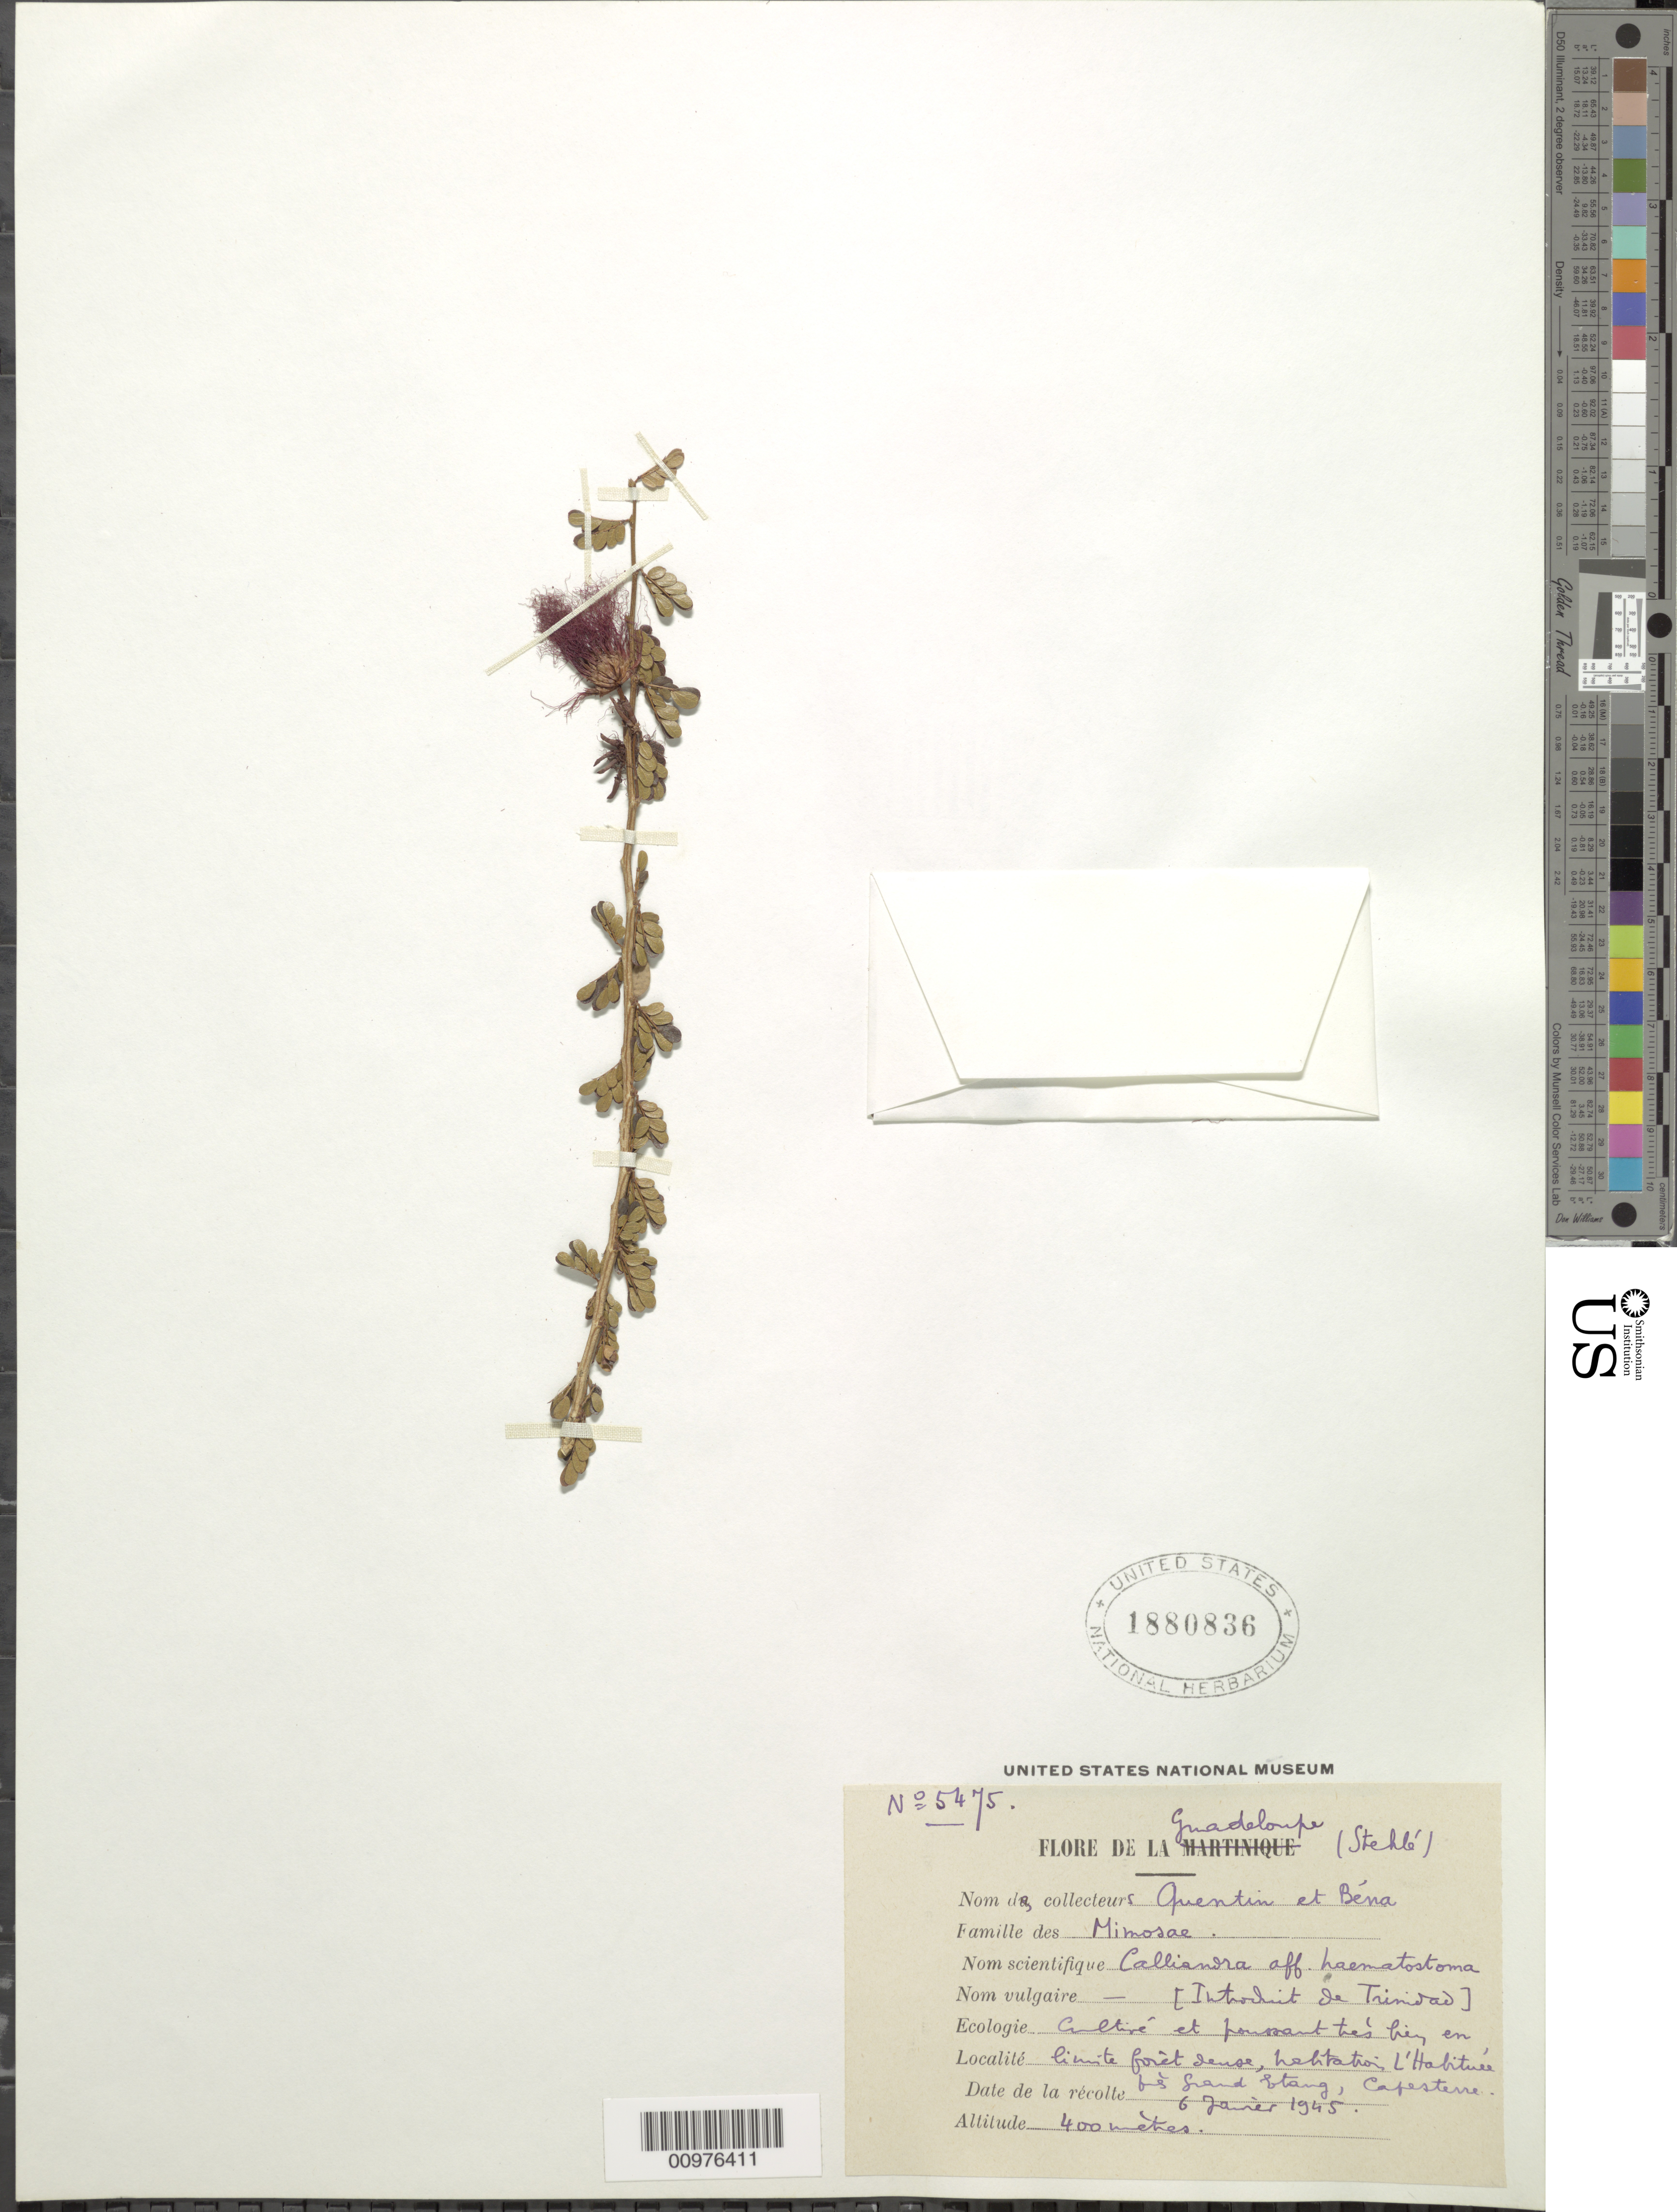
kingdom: Plantae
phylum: Tracheophyta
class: Magnoliopsida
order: Fabales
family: Fabaceae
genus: Calliandra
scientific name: Calliandra haematomma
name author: (Bertero ex DC.) Benth.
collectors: R. Quentin & P. Bena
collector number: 5475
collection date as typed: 06 Jan 1945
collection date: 1945-01-06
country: Guadeloupe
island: Basse Terre [Guadeloupe]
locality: "limite foret dense habitation l'habituee a grand stang capesterre"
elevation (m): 400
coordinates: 0 N, 0 E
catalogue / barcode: US 1880836